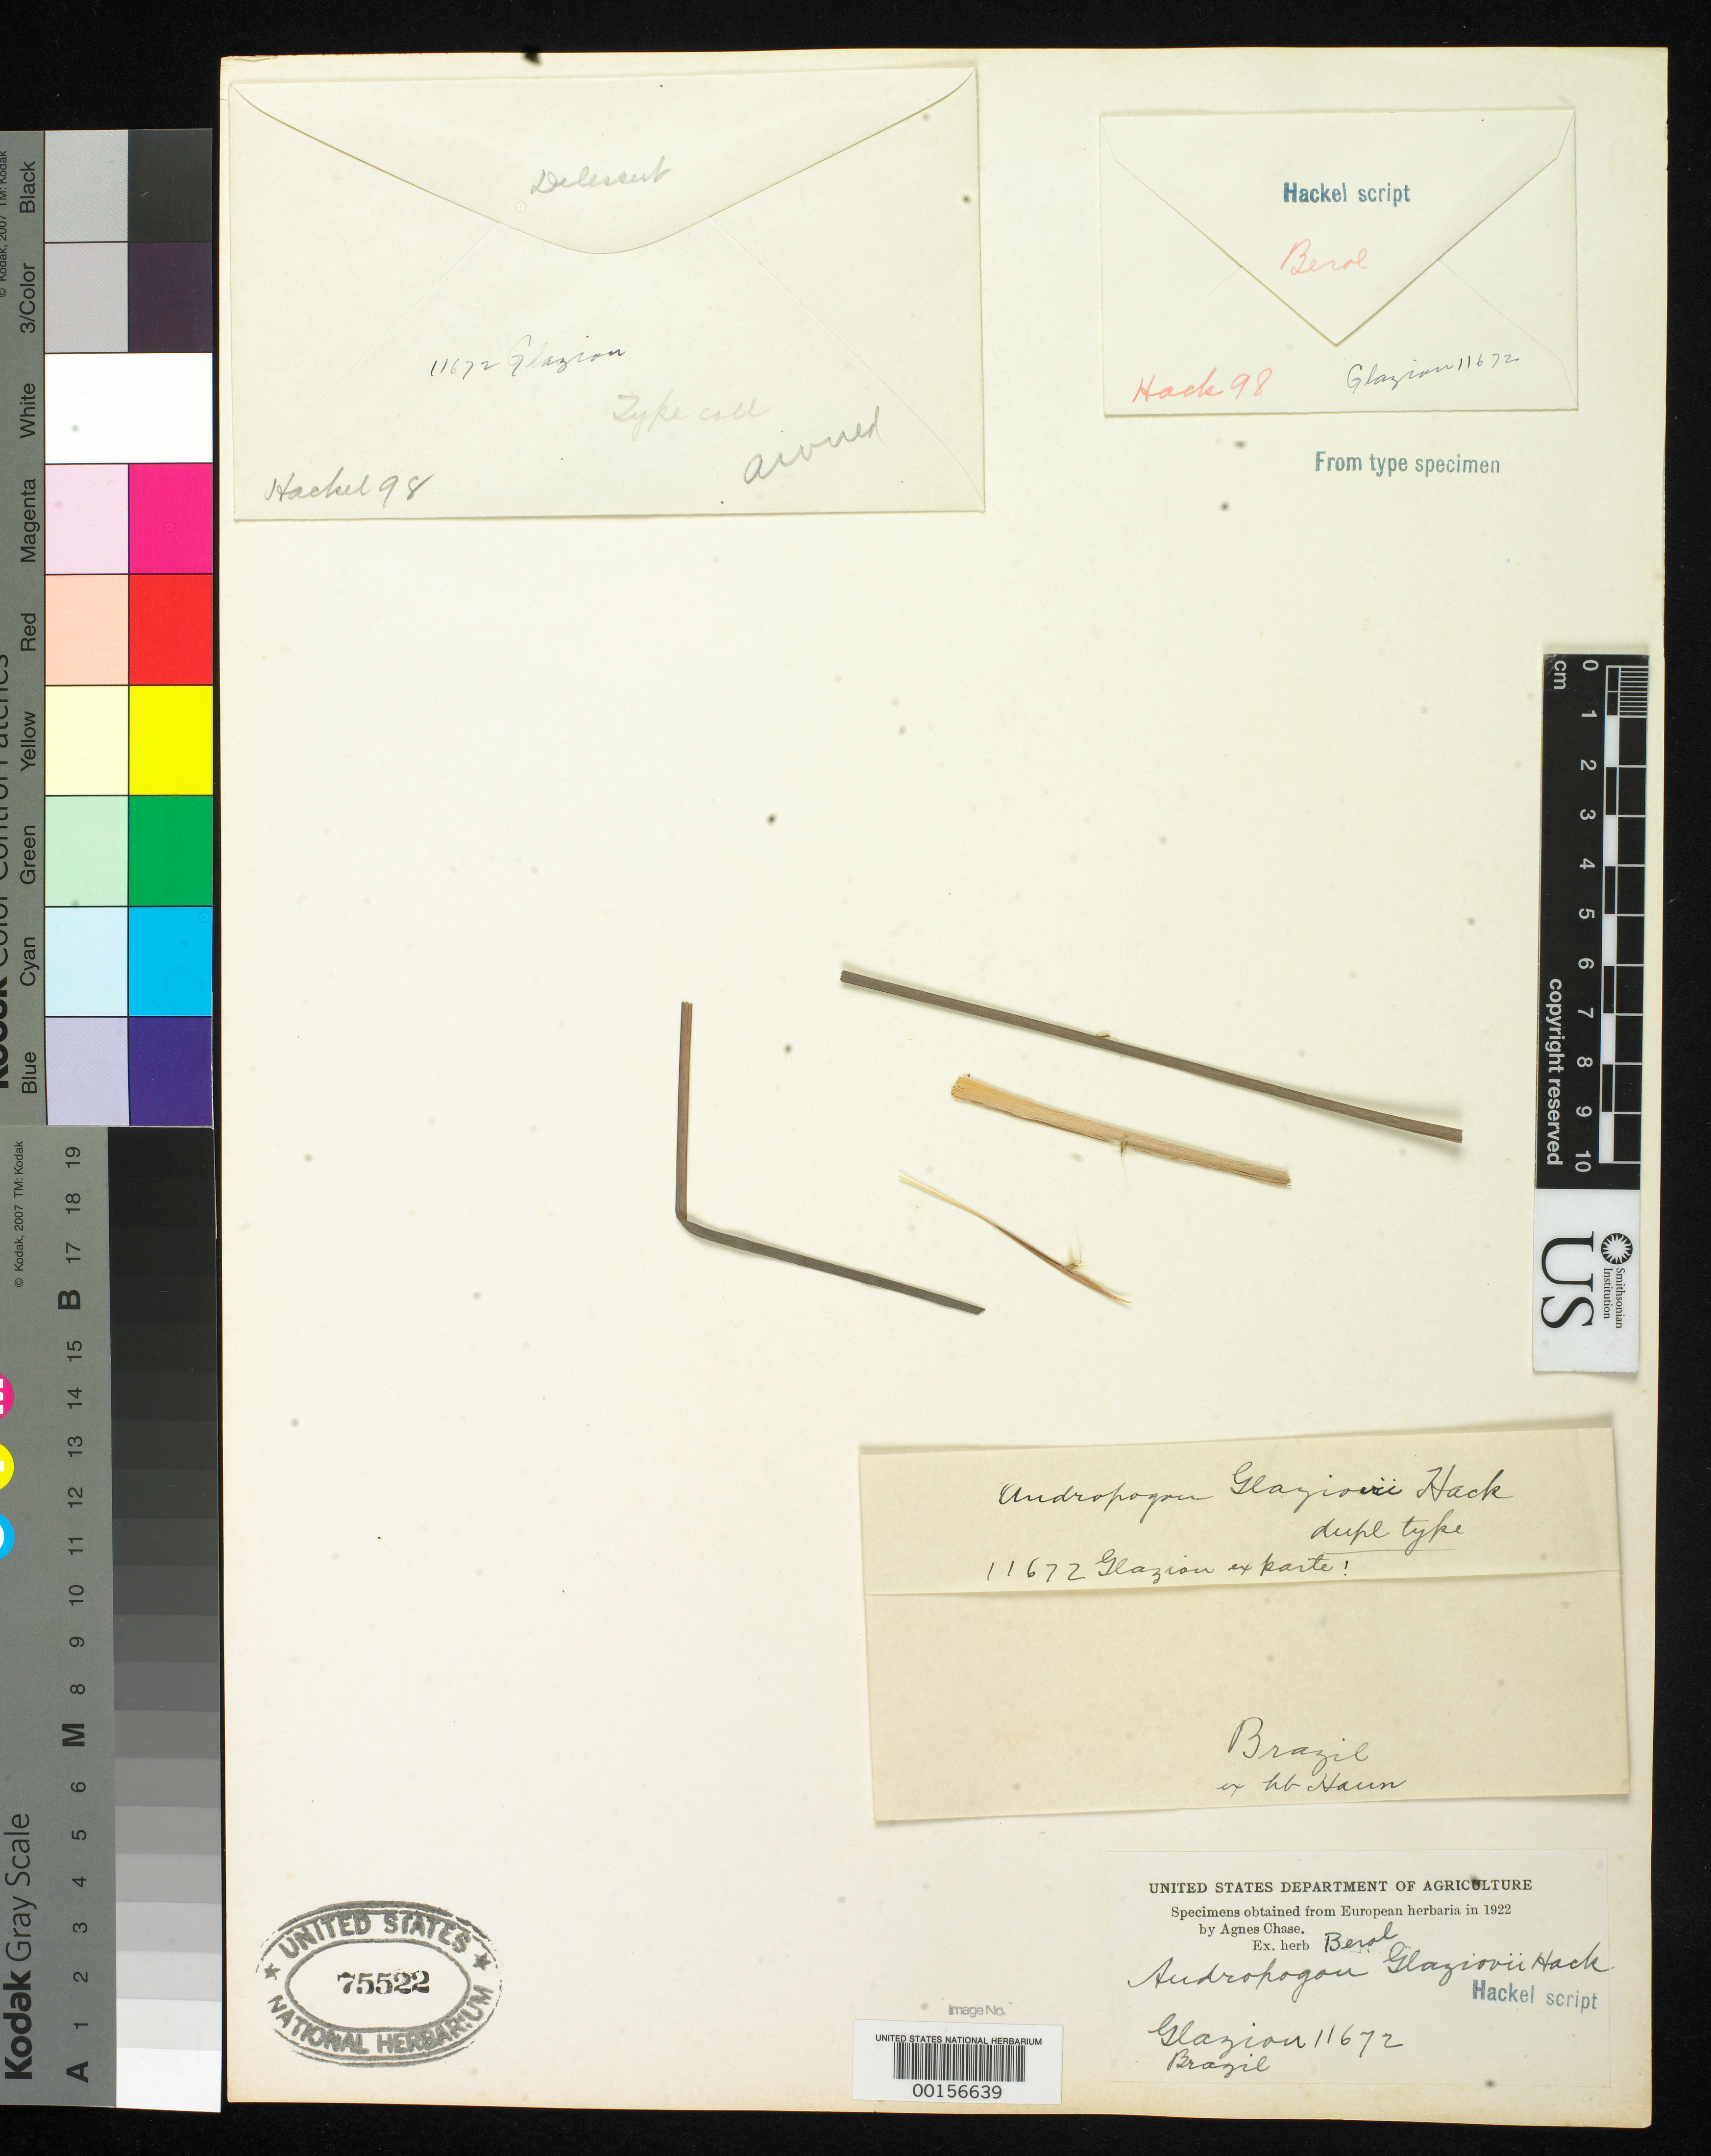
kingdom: Plantae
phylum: Tracheophyta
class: Liliopsida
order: Poales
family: Poaceae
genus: Andropogon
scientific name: Andropogon glaziovii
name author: Hack. in Mart.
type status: Type Fragment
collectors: A. F. M. Glaziou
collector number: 11672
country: Brazil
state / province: Rio de Janeiro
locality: Near Rio de Janeiro.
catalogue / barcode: US 75522